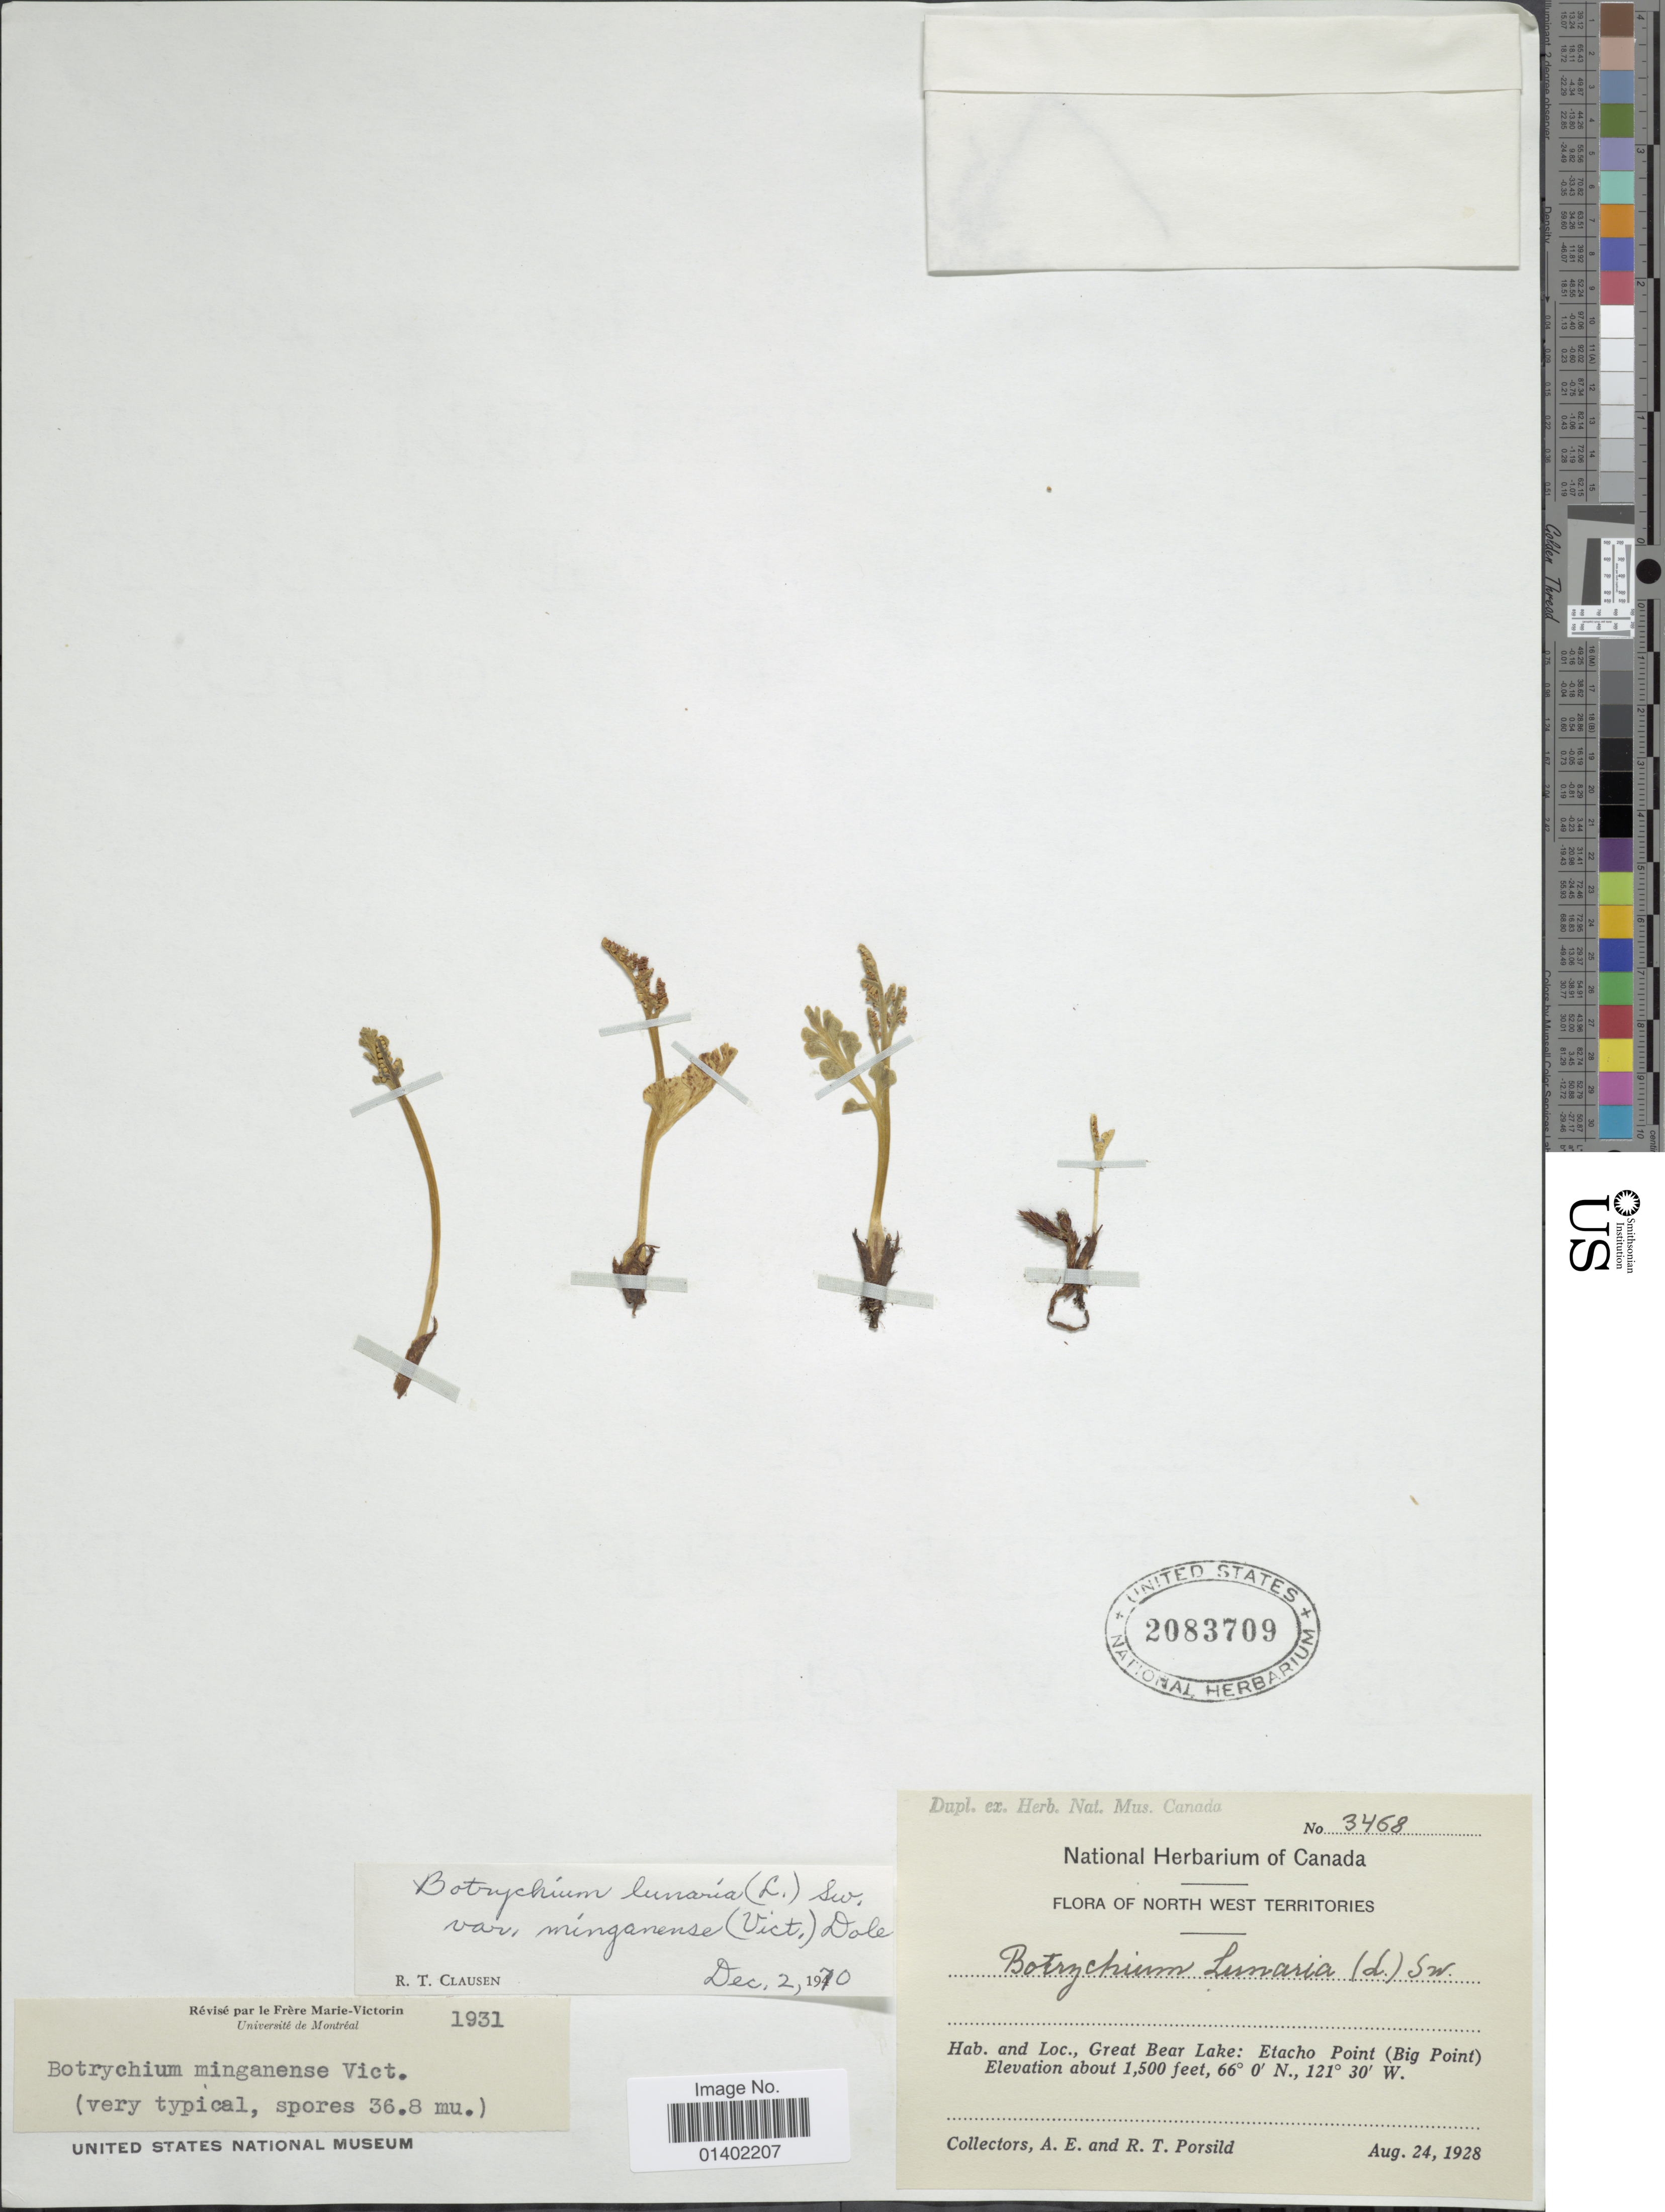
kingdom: Plantae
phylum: Tracheophyta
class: Polypodiopsida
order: Ophioglossales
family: Ophioglossaceae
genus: Botrychium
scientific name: Botrychium minganense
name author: Vict.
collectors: A. E. Porsild & R. T. Porsild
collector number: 3468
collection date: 1928-08-24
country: Canada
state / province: Northwest Territories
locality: Flora of North West Territoties, Great Bear Lake, Etacho Point (Big Point)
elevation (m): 457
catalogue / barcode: US 2083709